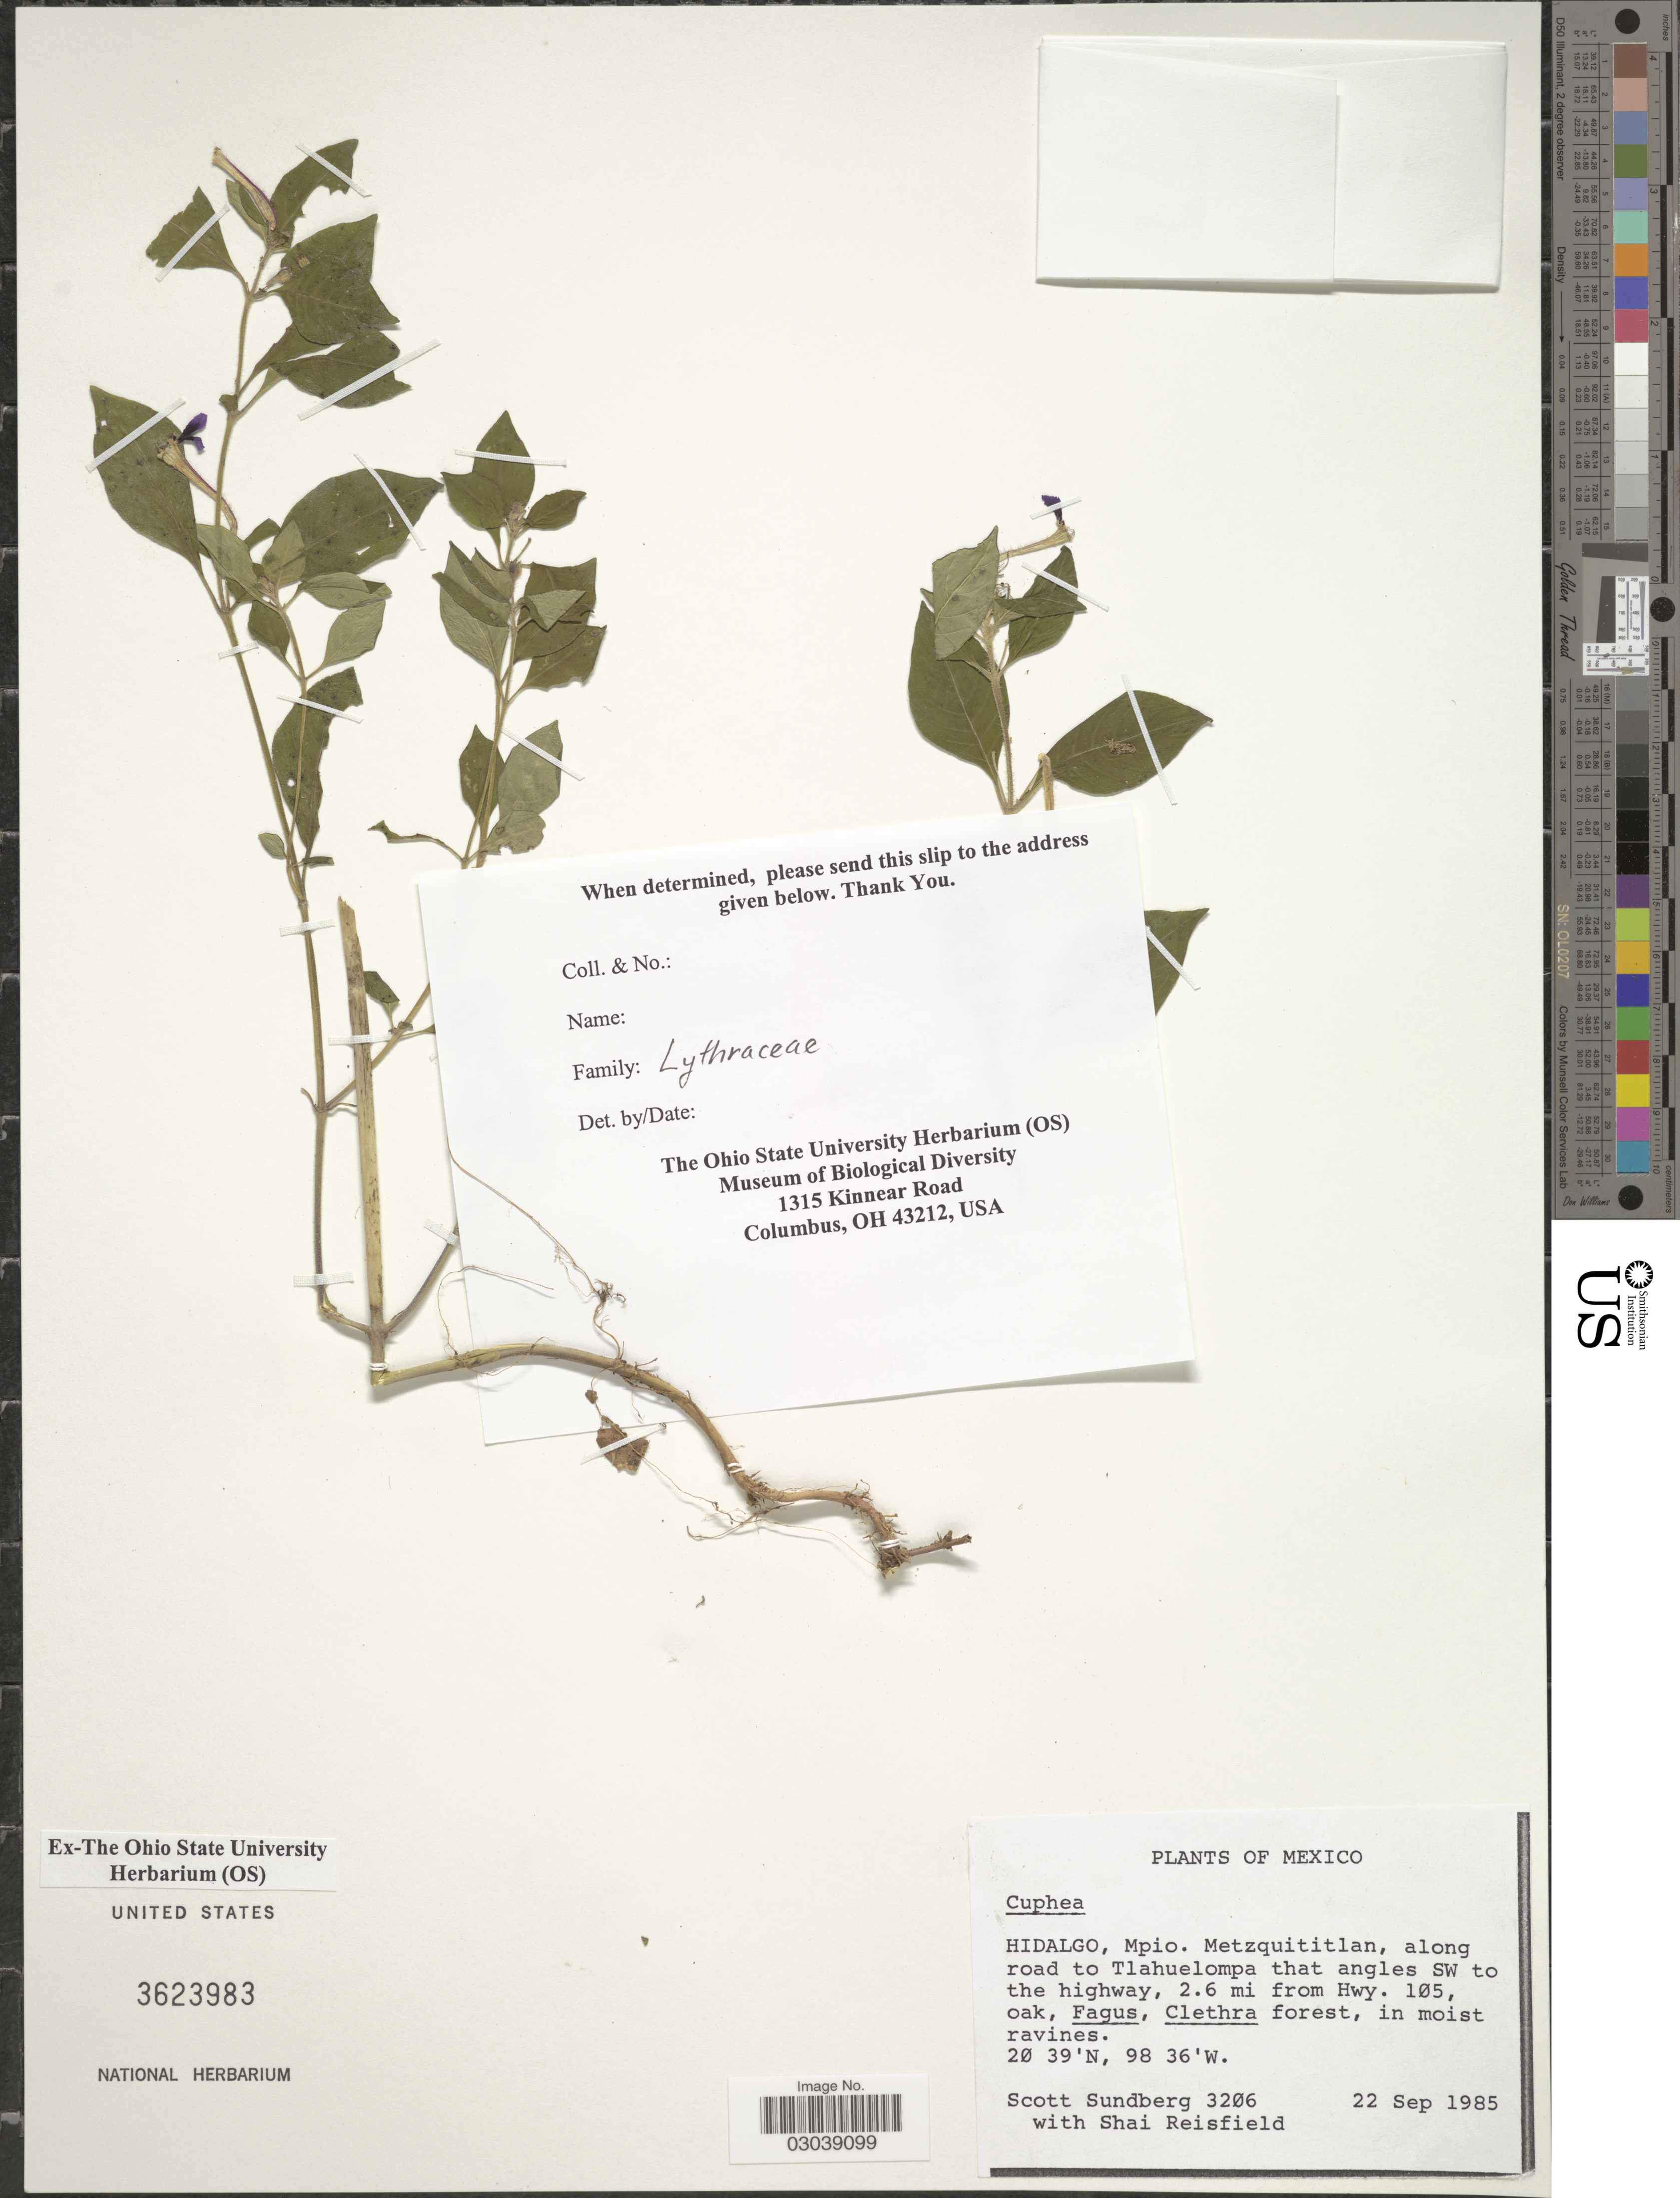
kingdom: Plantae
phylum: Tracheophyta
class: Magnoliopsida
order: Myrtales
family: Lythraceae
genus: Cuphea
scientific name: Cuphea sp.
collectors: S. Sundberg & S. Reisfield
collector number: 3206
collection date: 1985-09-22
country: Mexico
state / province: Hidalgo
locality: Mpio. Metzquititlan, along road to Tlahuelompa that angles SW to the highway, 2.6 mi from Hwy. 105.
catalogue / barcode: US 3623983